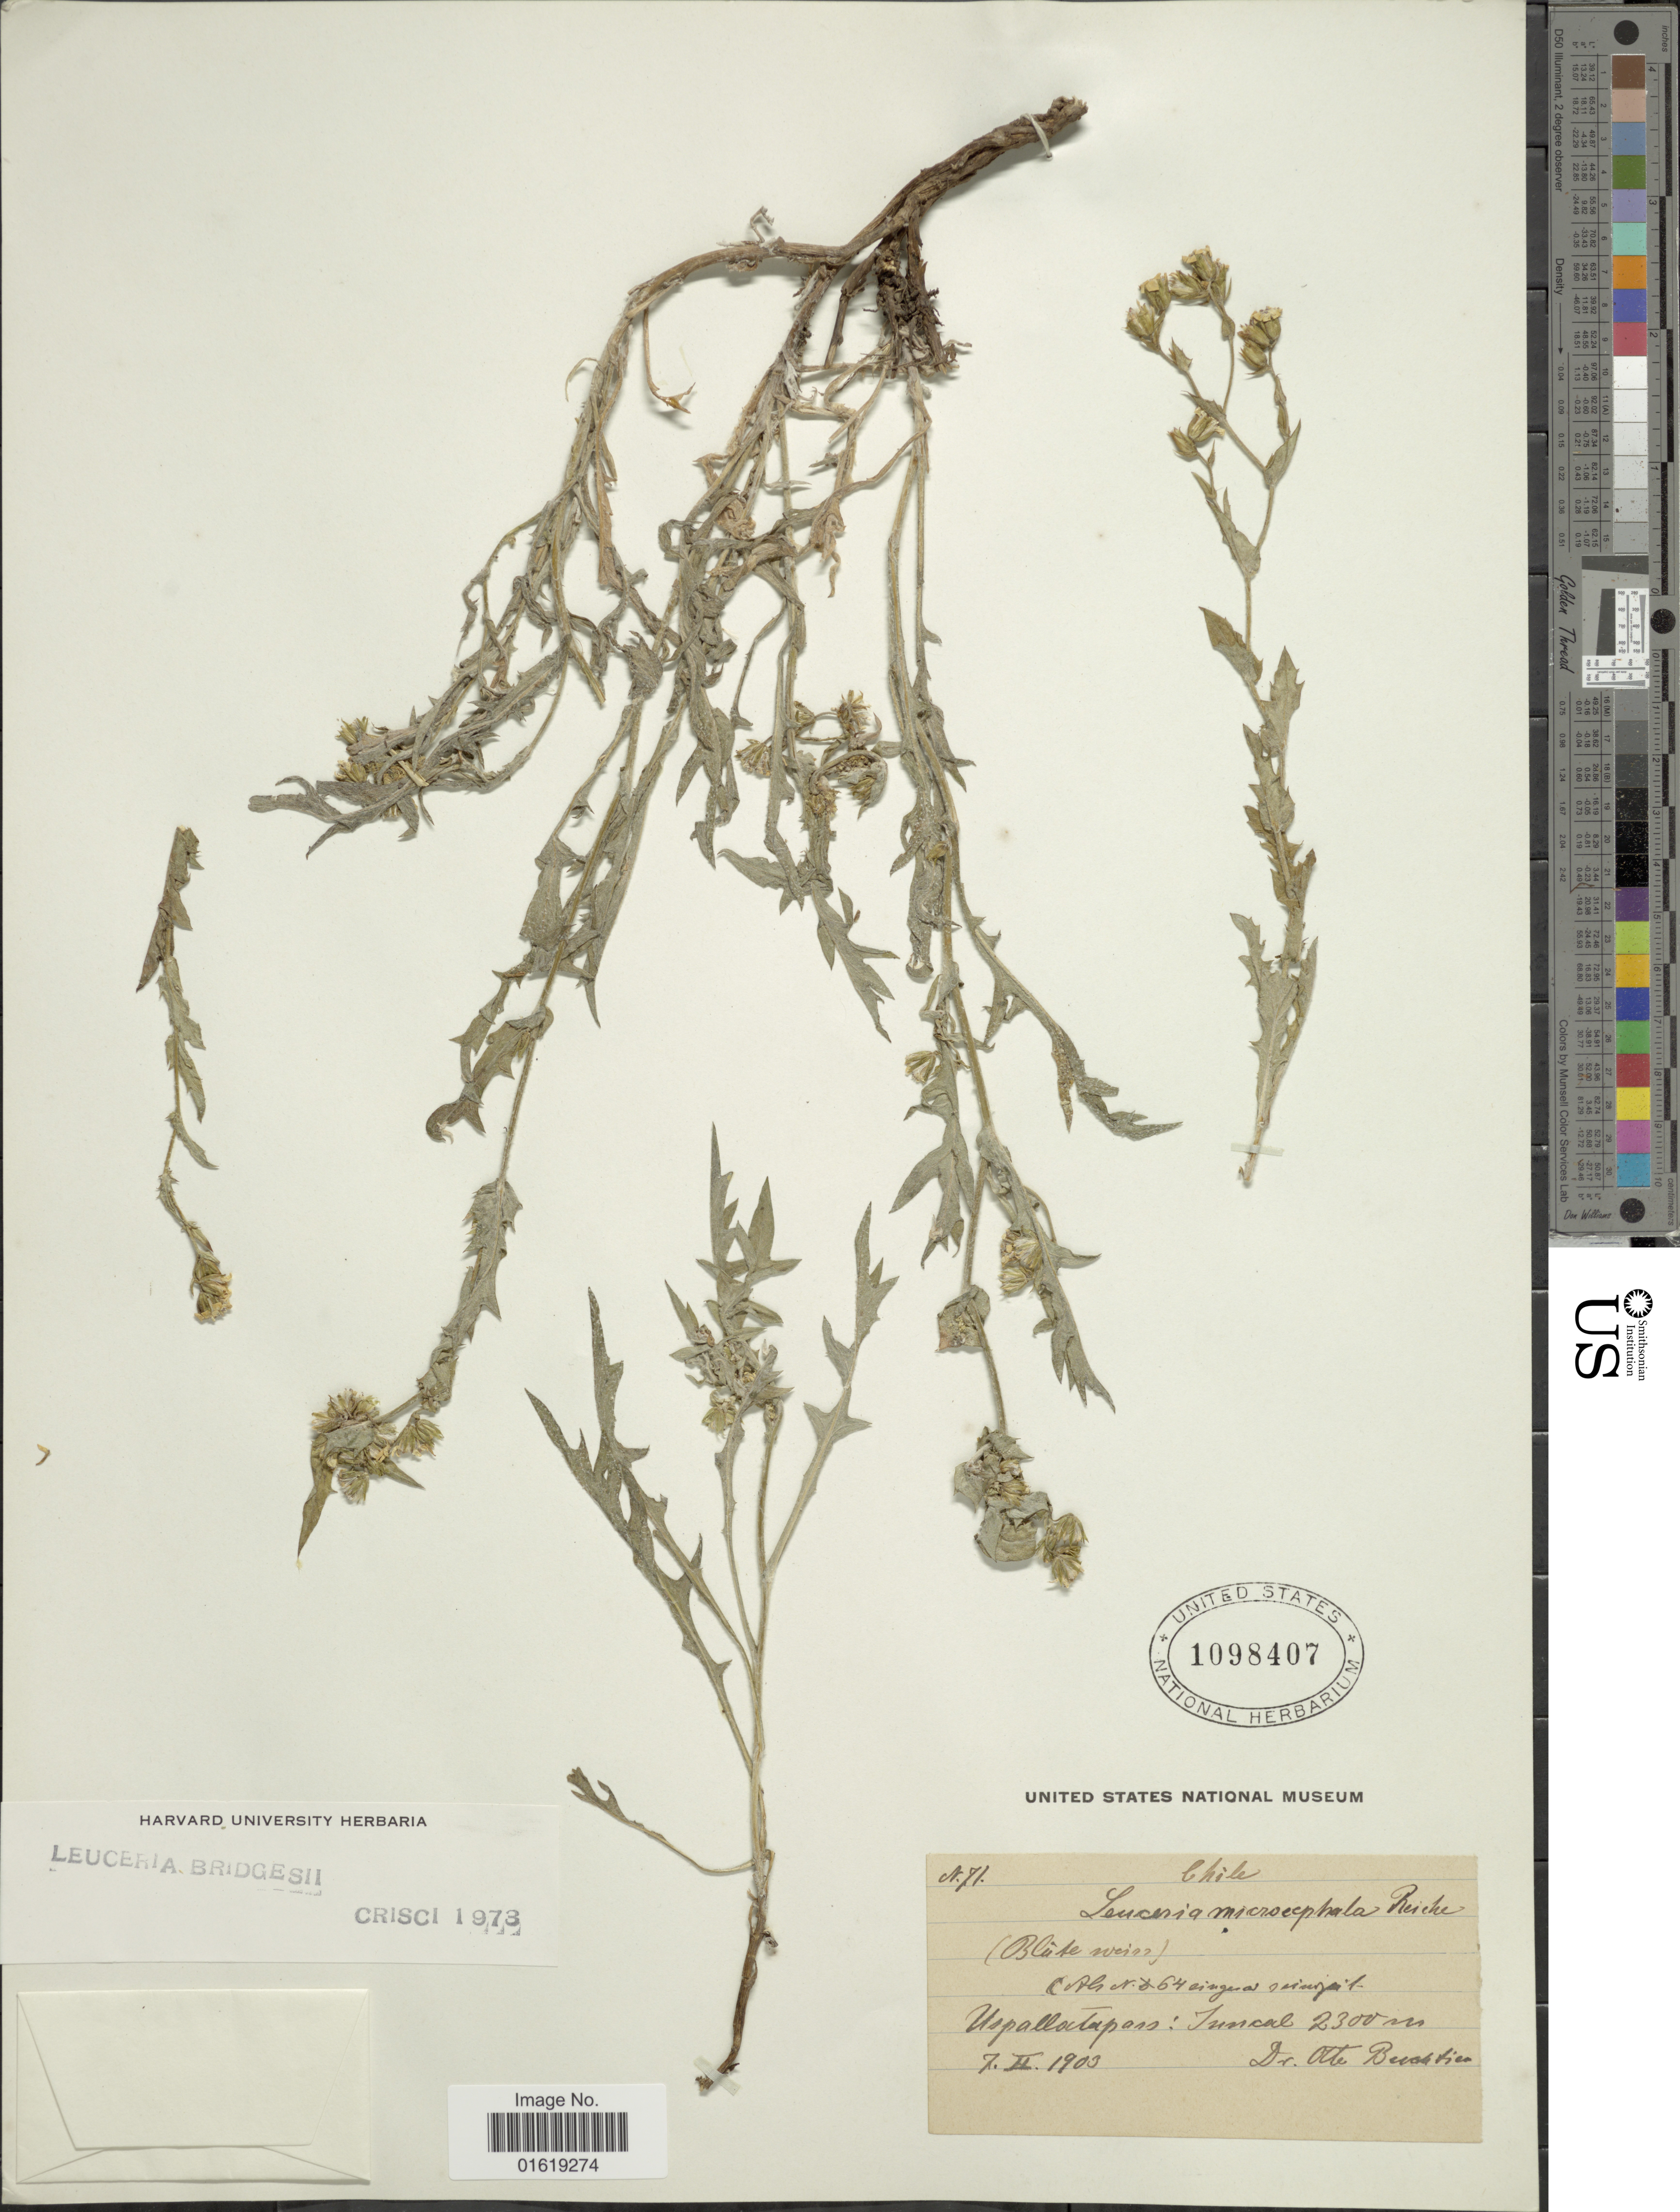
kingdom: Plantae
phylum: Tracheophyta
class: Magnoliopsida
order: Asterales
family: Asteraceae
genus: Leucheria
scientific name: Leucheria bridgesii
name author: Hook. & Arn.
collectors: O. Buchtien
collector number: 71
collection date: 1903-02-07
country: Chile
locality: Uspallata Pass: Juncal.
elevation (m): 2300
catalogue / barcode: US 1098407